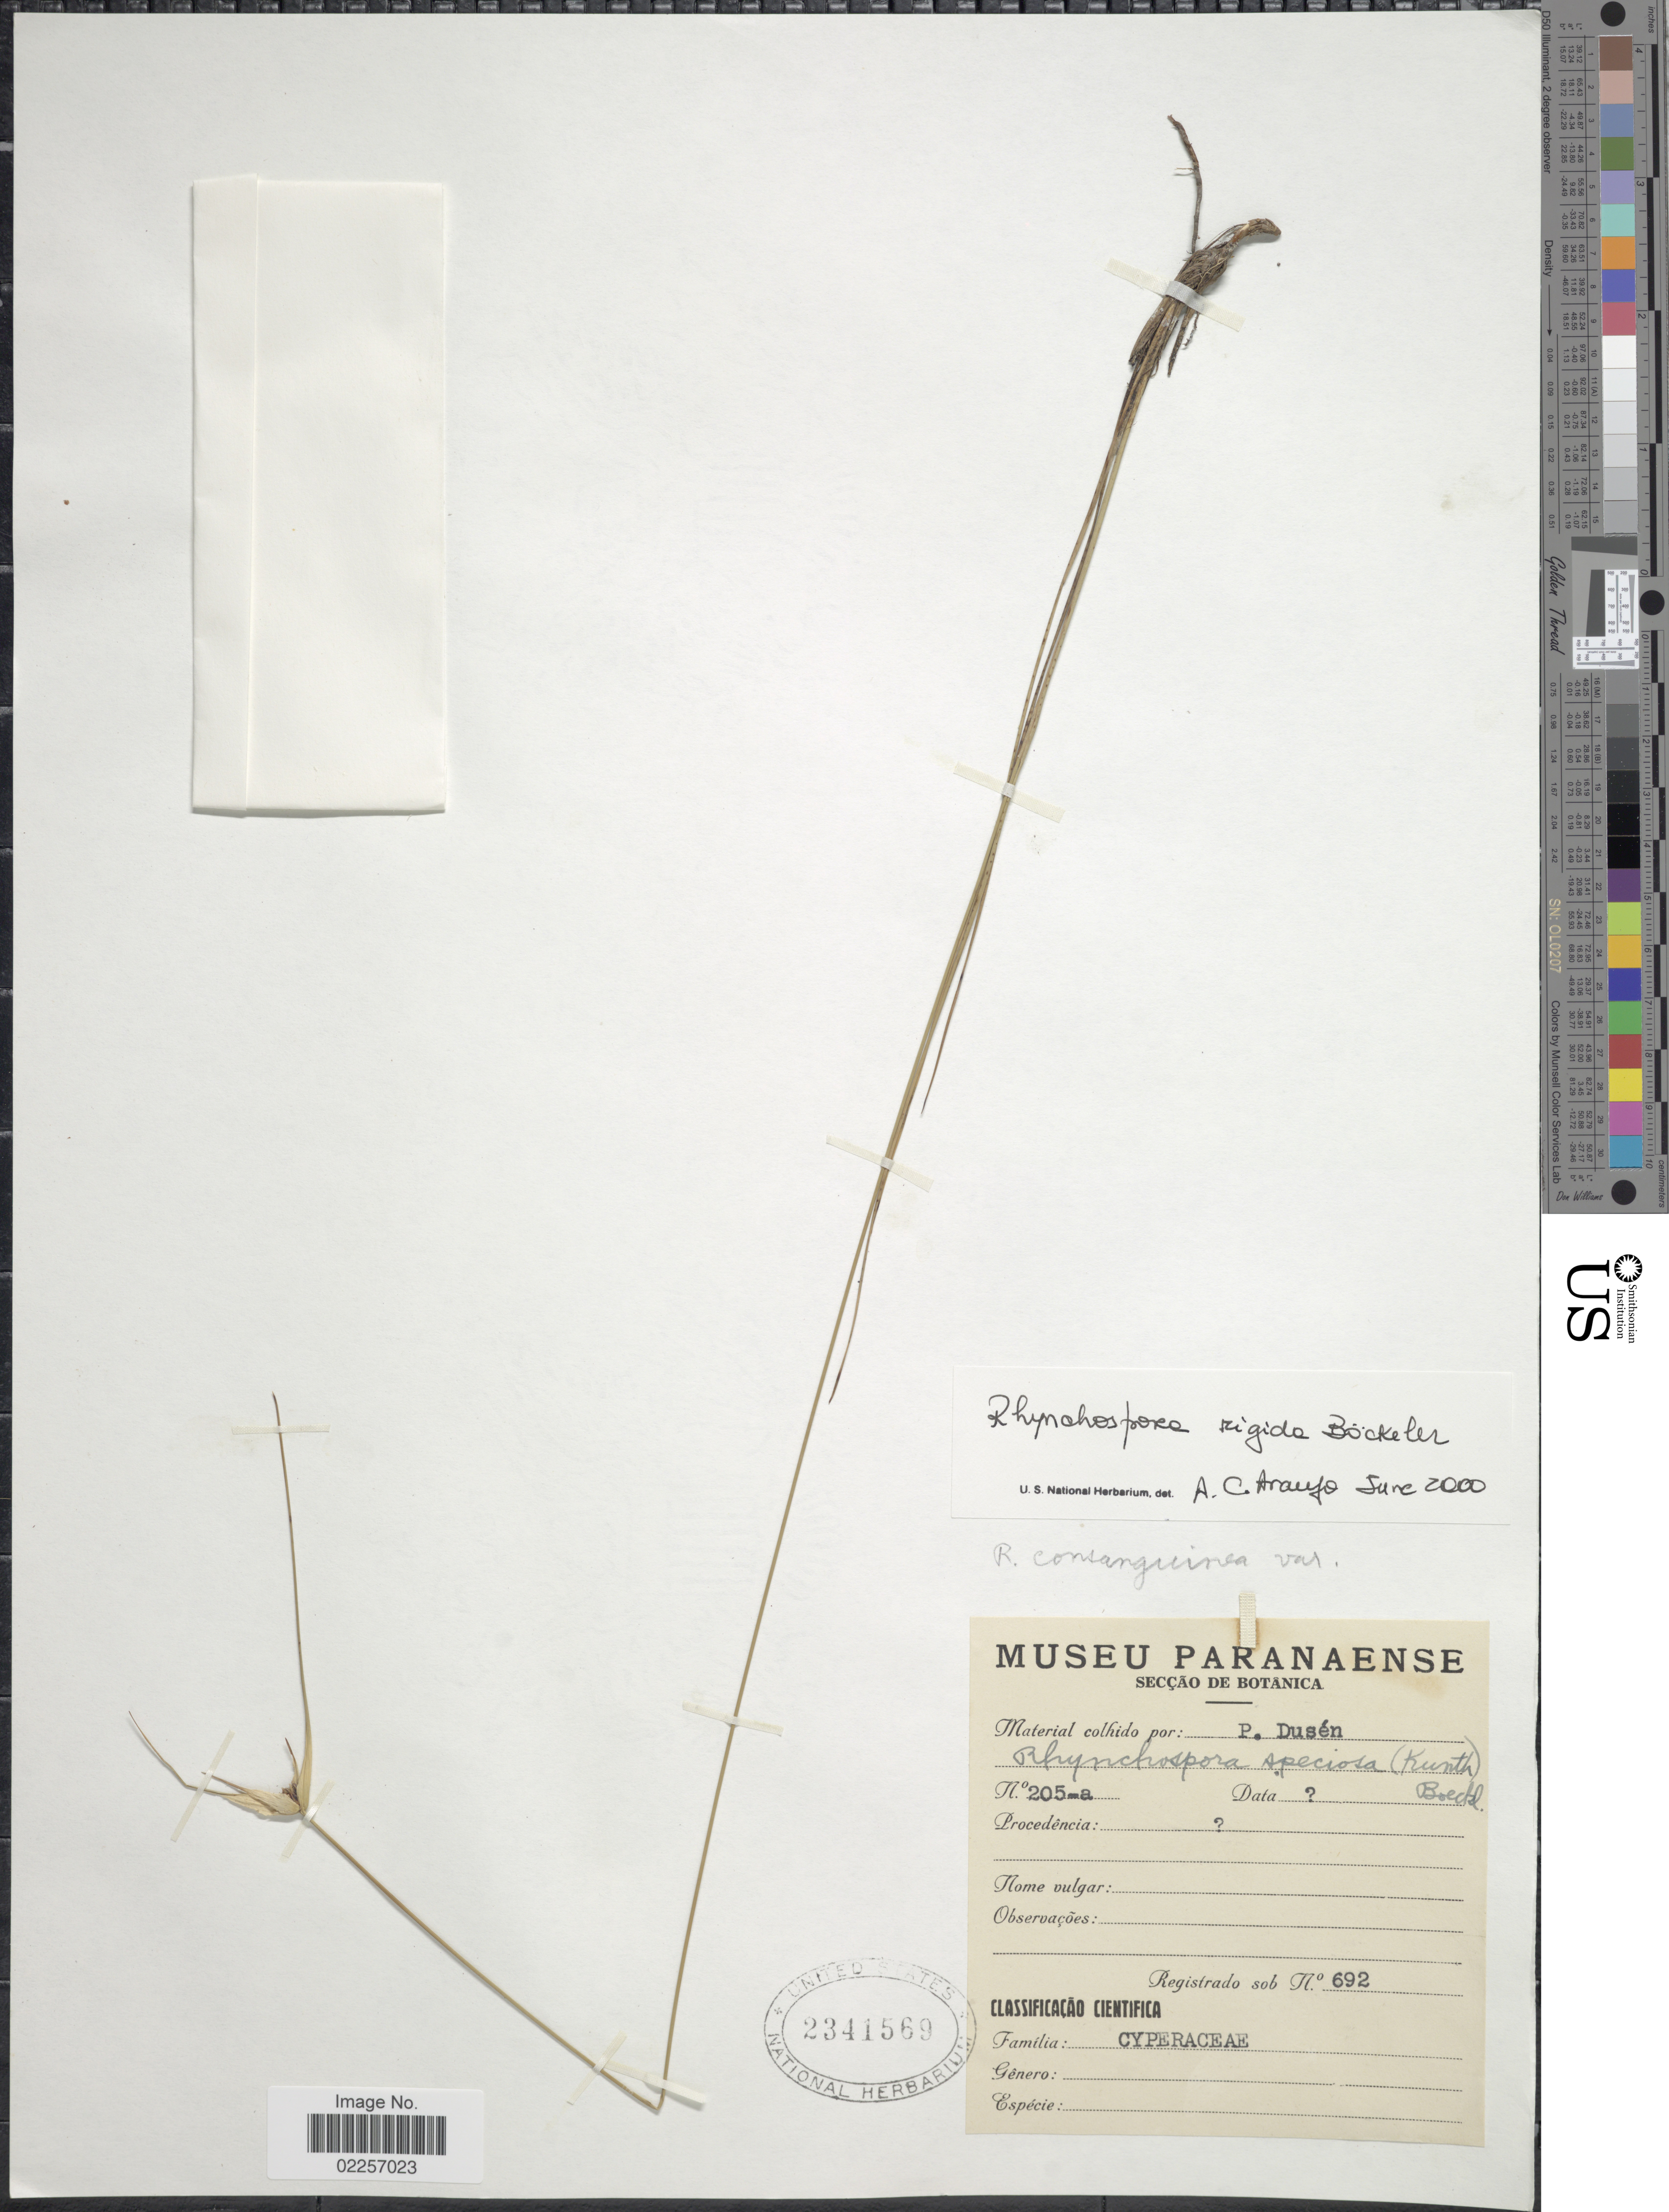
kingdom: Plantae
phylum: Tracheophyta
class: Liliopsida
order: Poales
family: Cyperaceae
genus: Rhynchospora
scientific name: Rhynchospora albobracteata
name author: A.C. Araújo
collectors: P. Dusén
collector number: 205-a/692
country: Brazil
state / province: Parana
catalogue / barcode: US 2341569